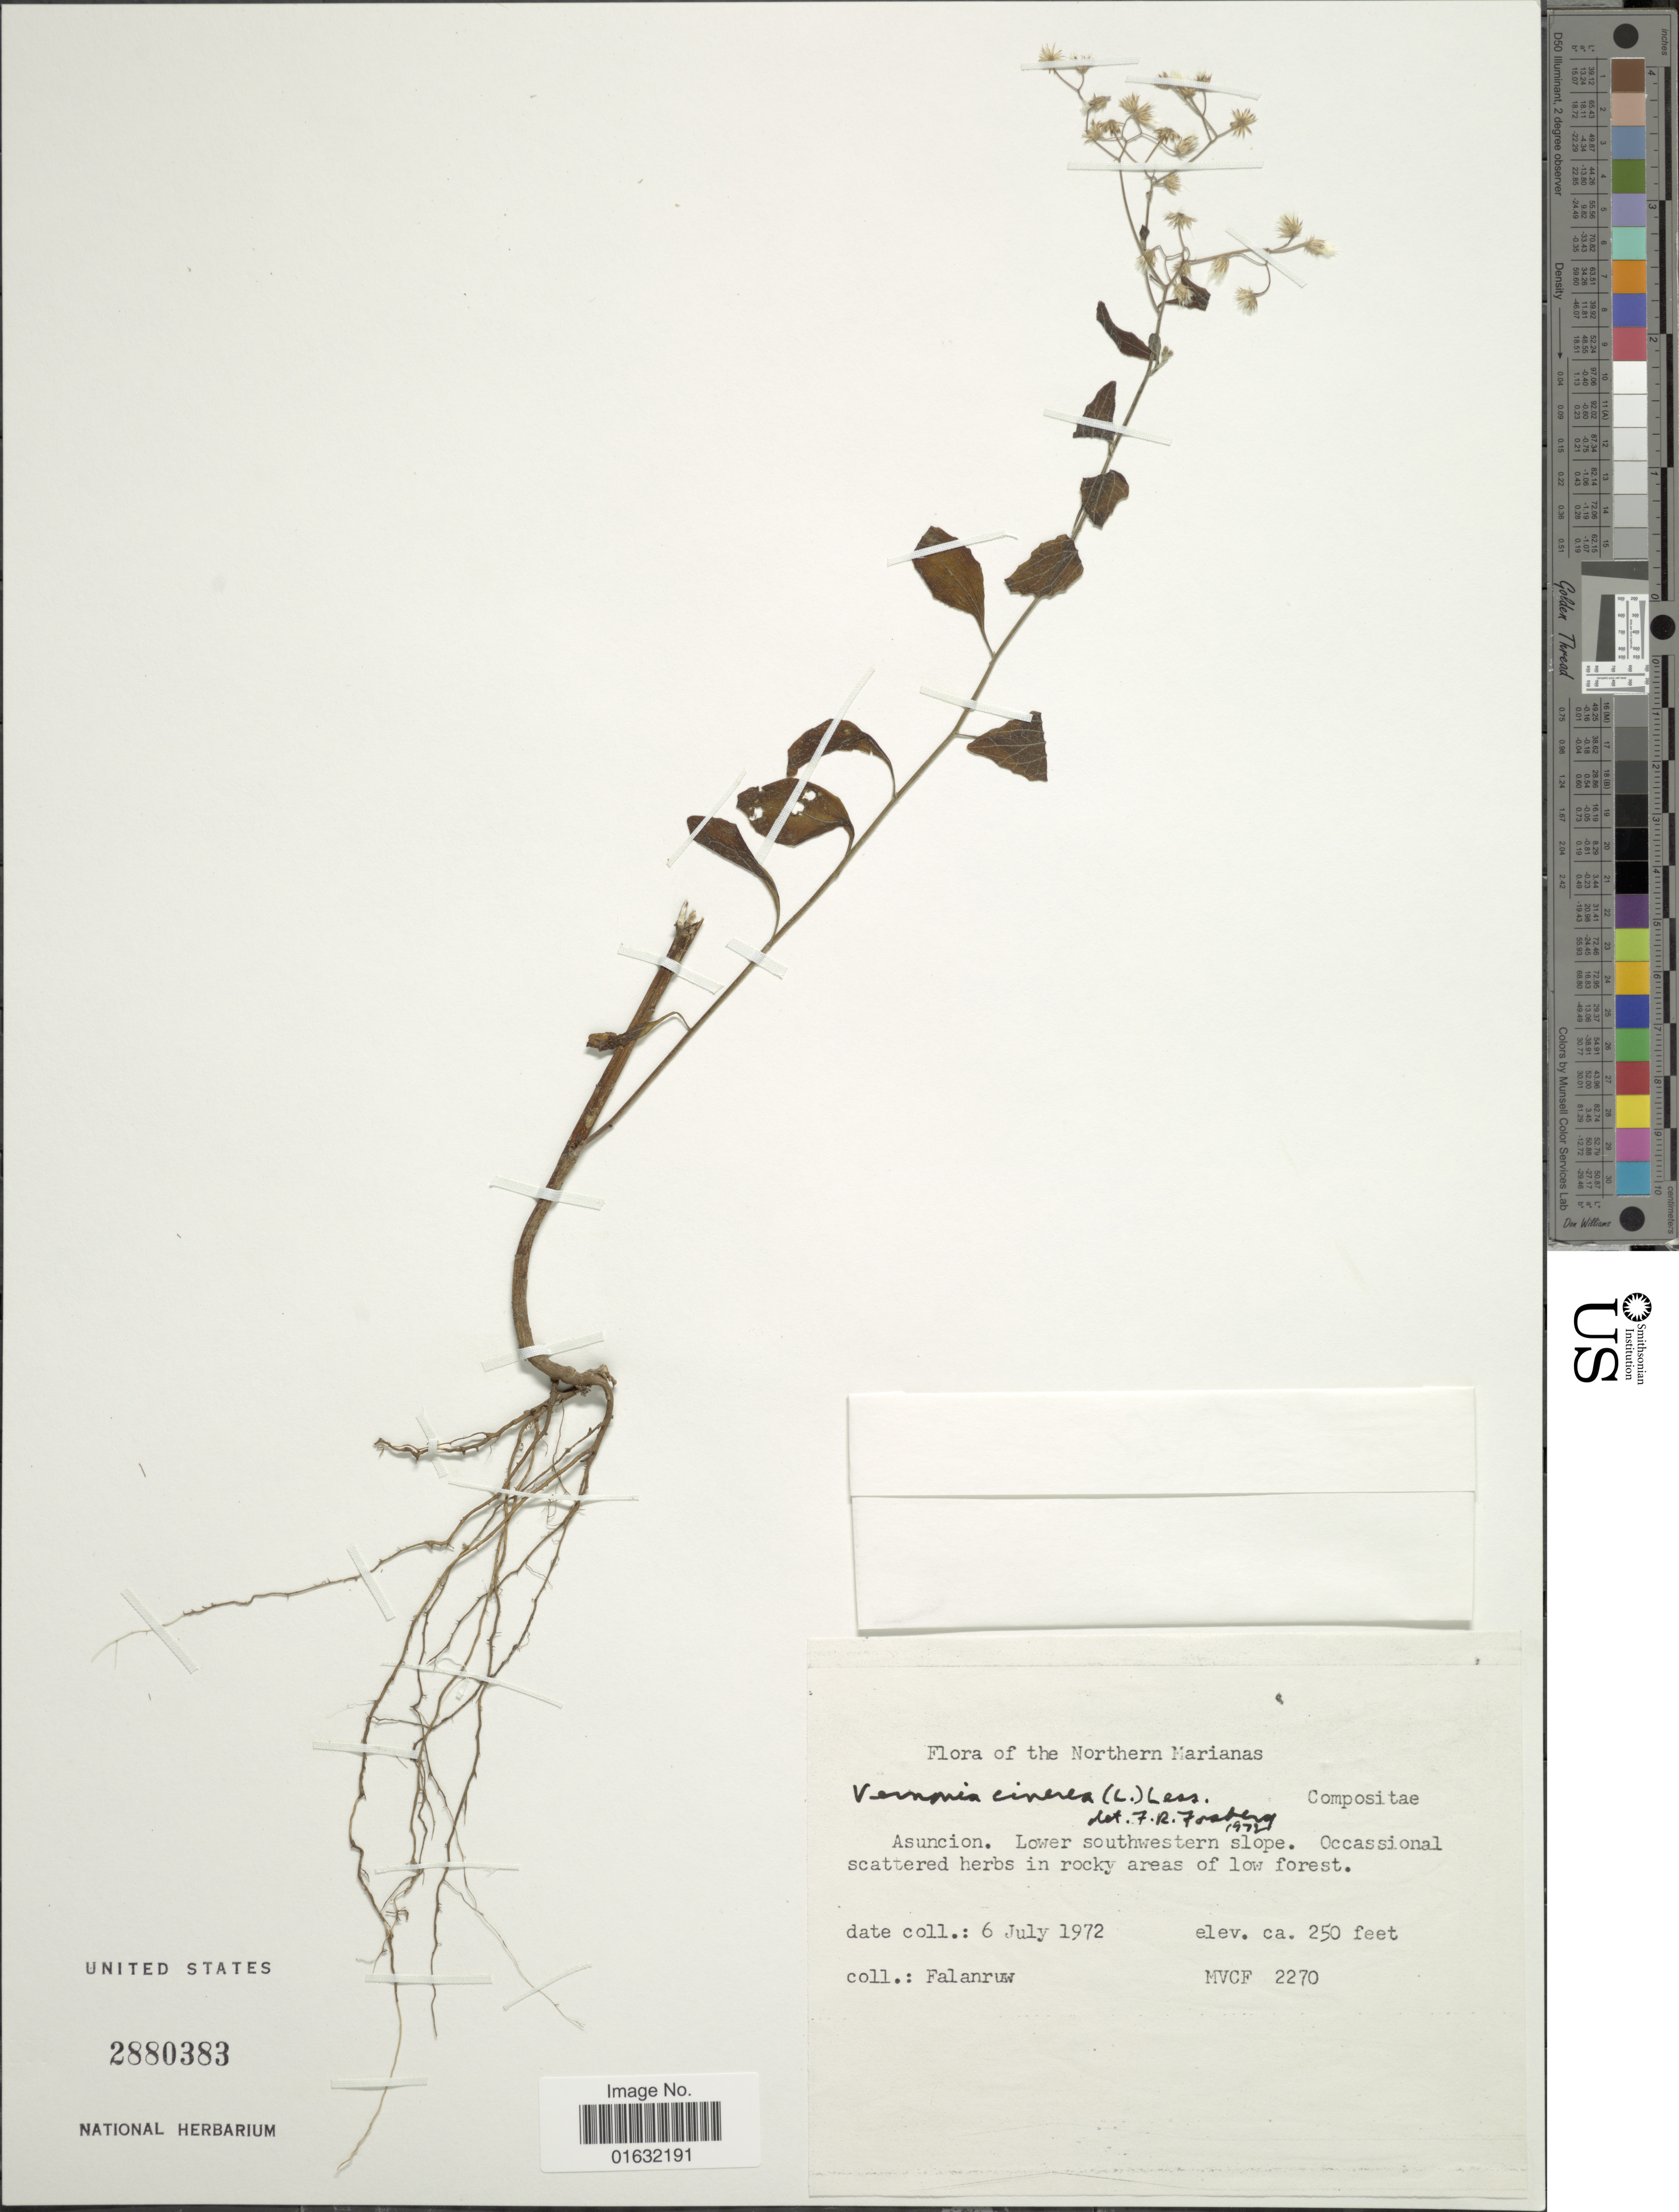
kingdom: Plantae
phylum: Tracheophyta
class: Magnoliopsida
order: Asterales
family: Asteraceae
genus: Cyanthillium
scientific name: Cyanthillium cinereum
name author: (L.) H. Rob.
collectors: Falanruw, --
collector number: MVCF 2270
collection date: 1972-07-06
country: Northern Mariana Islands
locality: Ascuncion, Lower southwestern slope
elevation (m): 76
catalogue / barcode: US 2880383